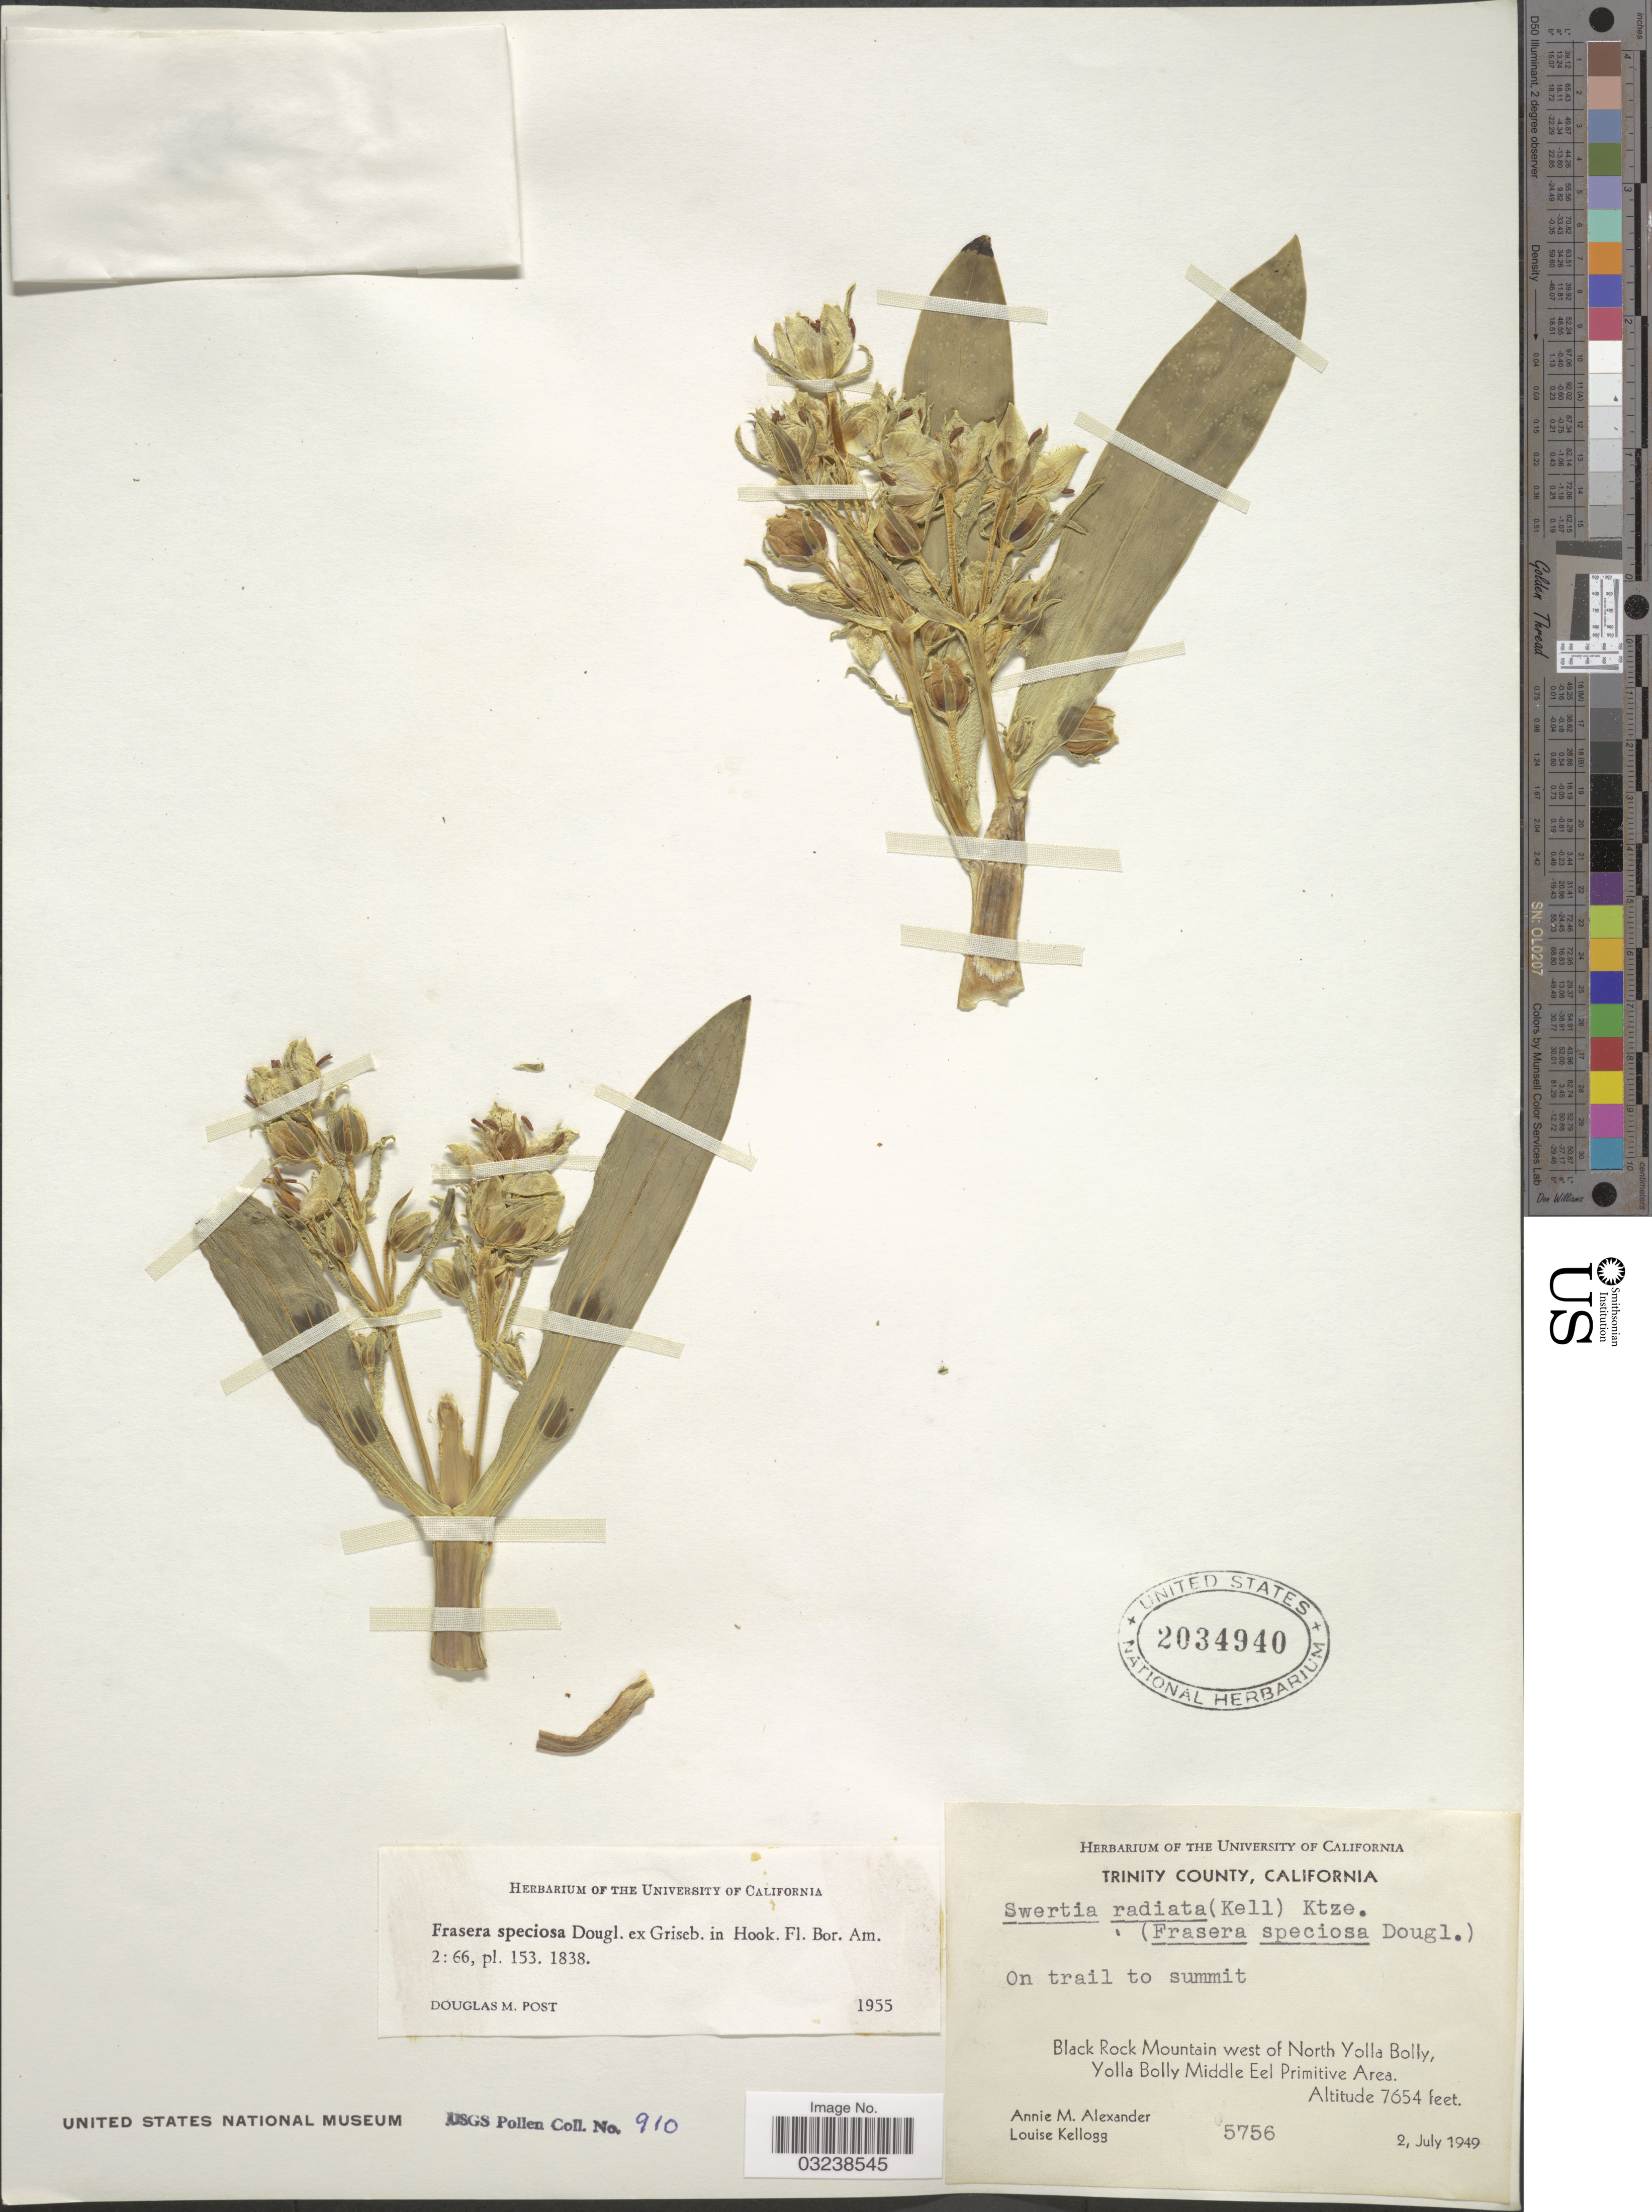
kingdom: Plantae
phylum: Tracheophyta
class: Magnoliopsida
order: Gentianales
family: Gentianaceae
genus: Swertia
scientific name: Swertia radiata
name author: (Kellogg) Kuntze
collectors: A. M. Alexander & L. Kellogg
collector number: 5756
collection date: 1949-07-02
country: United States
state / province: California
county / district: Trinity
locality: On trail to summit. Trinity County. Black Rock Mountain west of North Yolla Bolly, Yolla Bolly Middle Eel Primitive Area.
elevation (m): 2333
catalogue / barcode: US 2034940